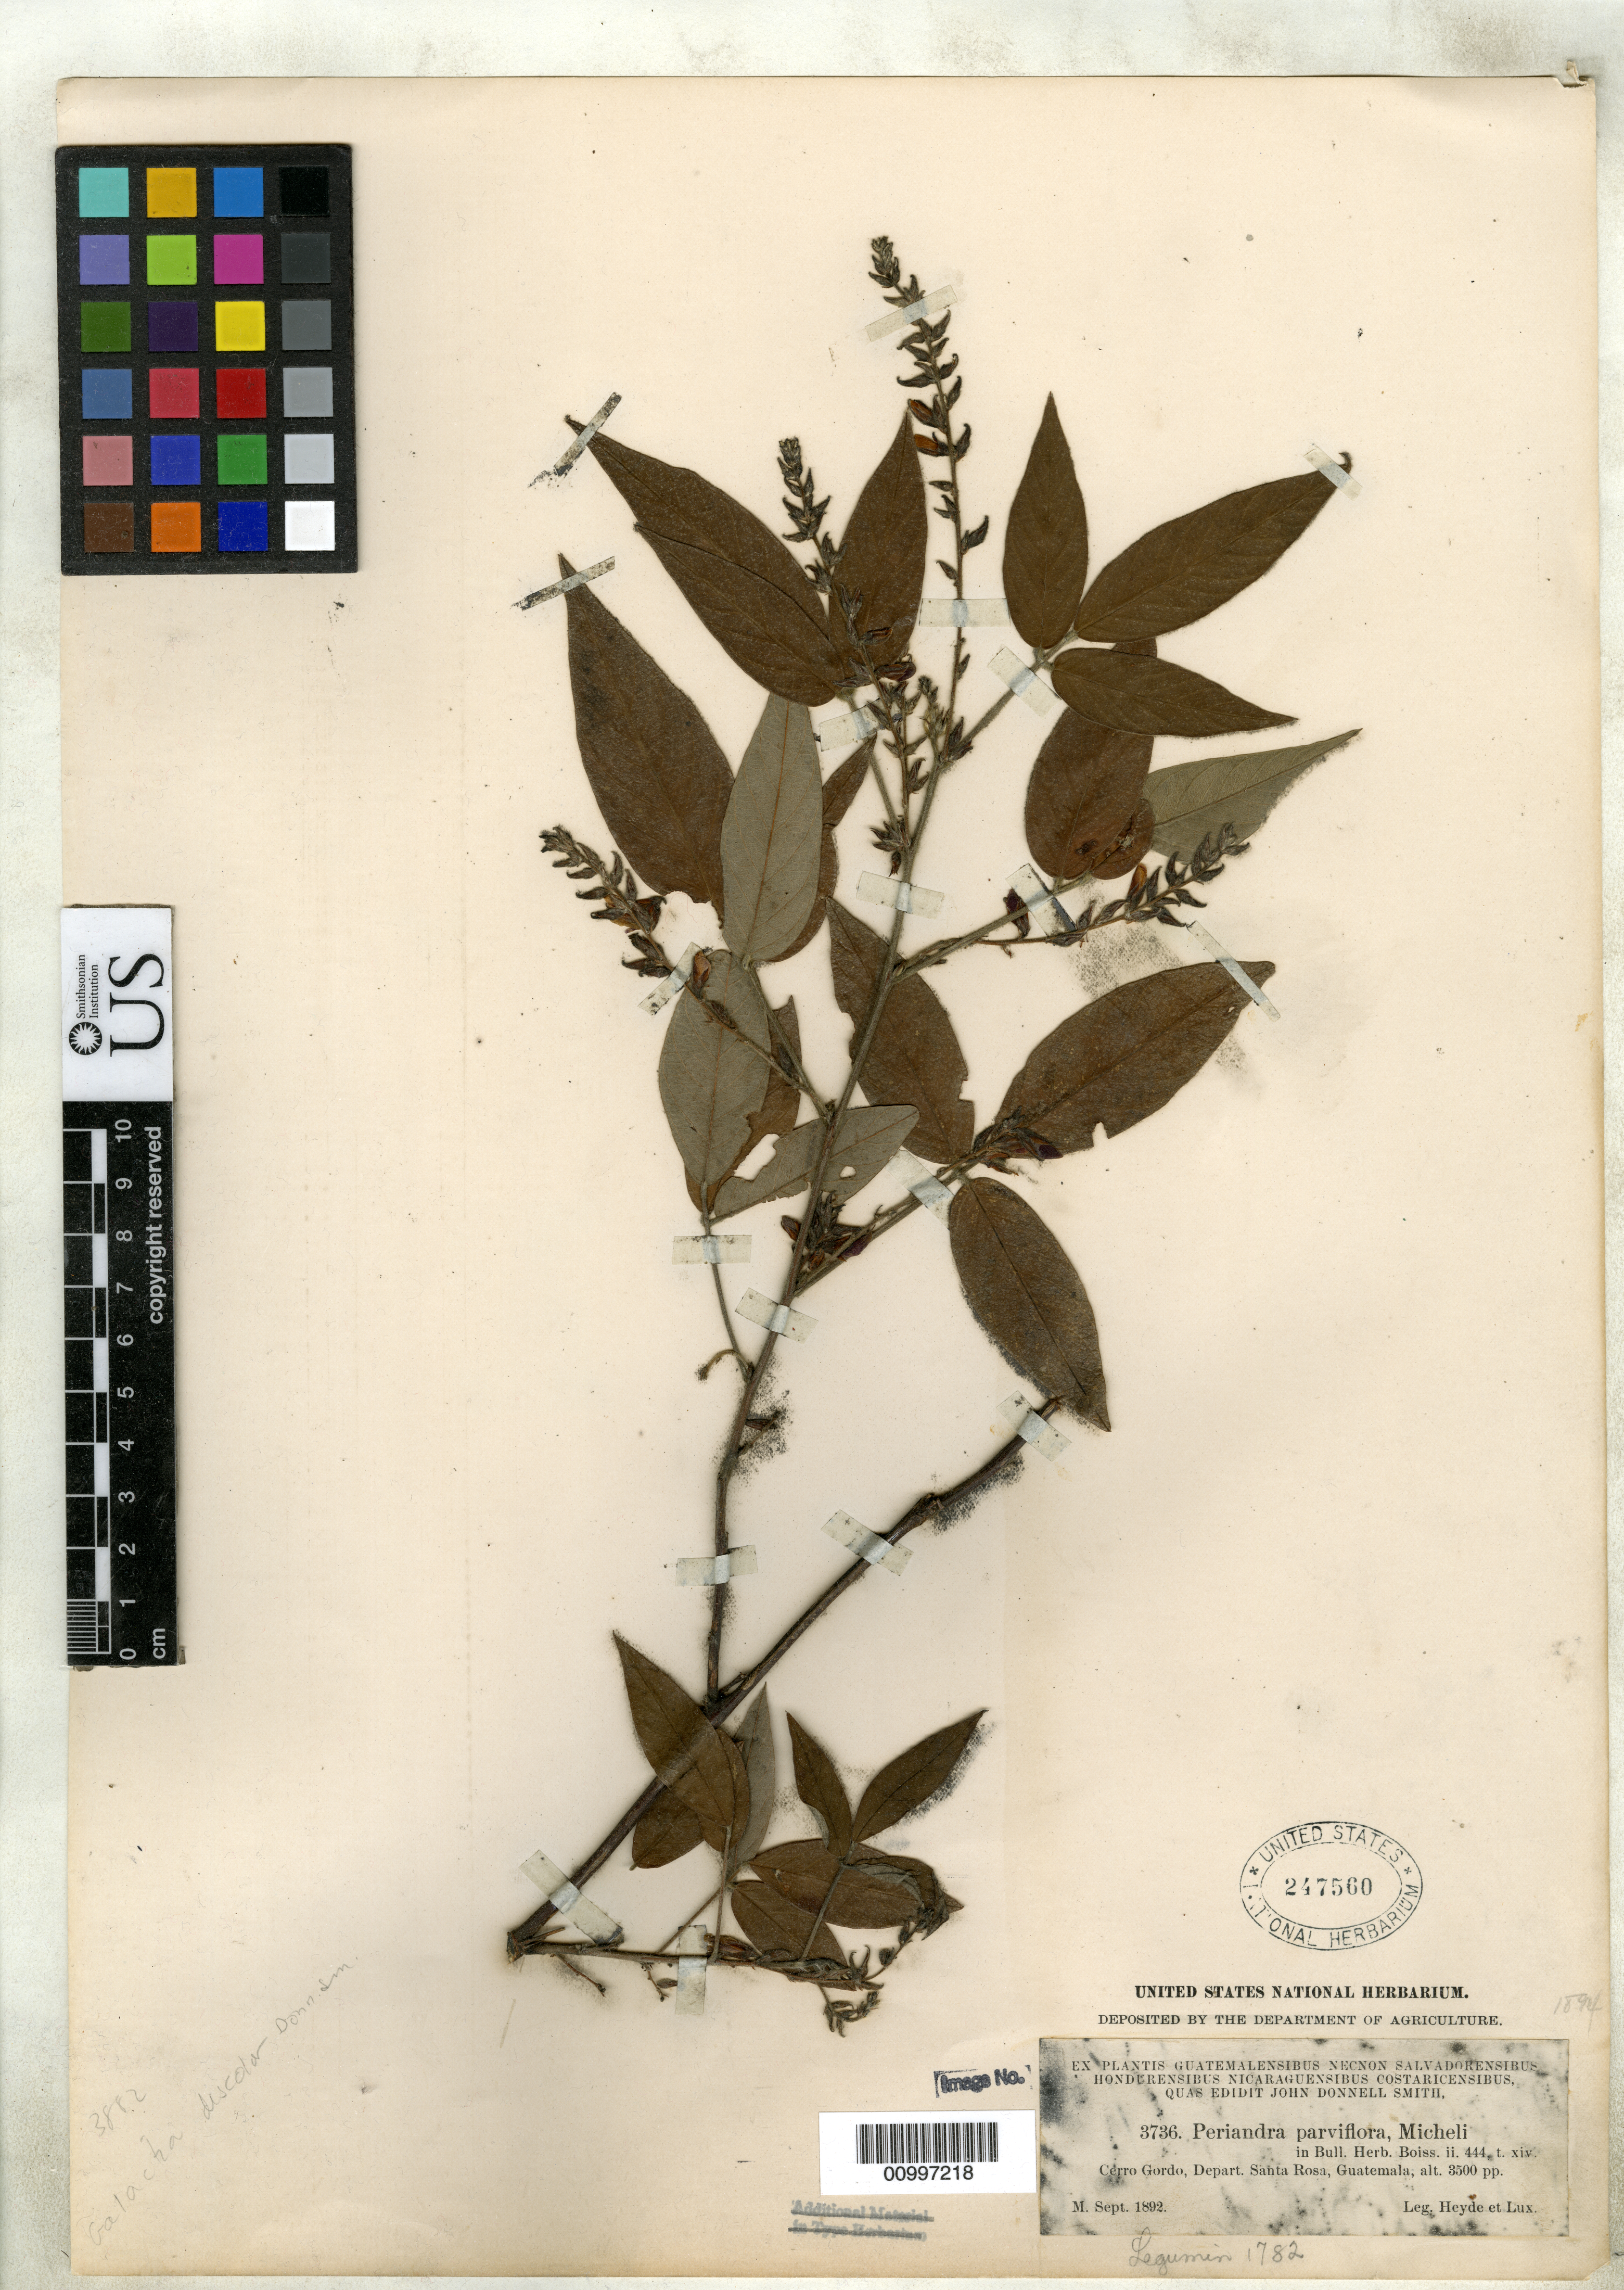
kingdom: Plantae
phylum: Tracheophyta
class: Magnoliopsida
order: Fabales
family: Fabaceae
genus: Periandra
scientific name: Periandra parviflora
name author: Micheli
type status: Isotype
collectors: E. T. Heyde & E. Lux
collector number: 3736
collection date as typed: Sep 1892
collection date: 1892-09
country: Guatemala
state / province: Santa Rosa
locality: Cerro Gordo.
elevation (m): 1067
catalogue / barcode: US 247560